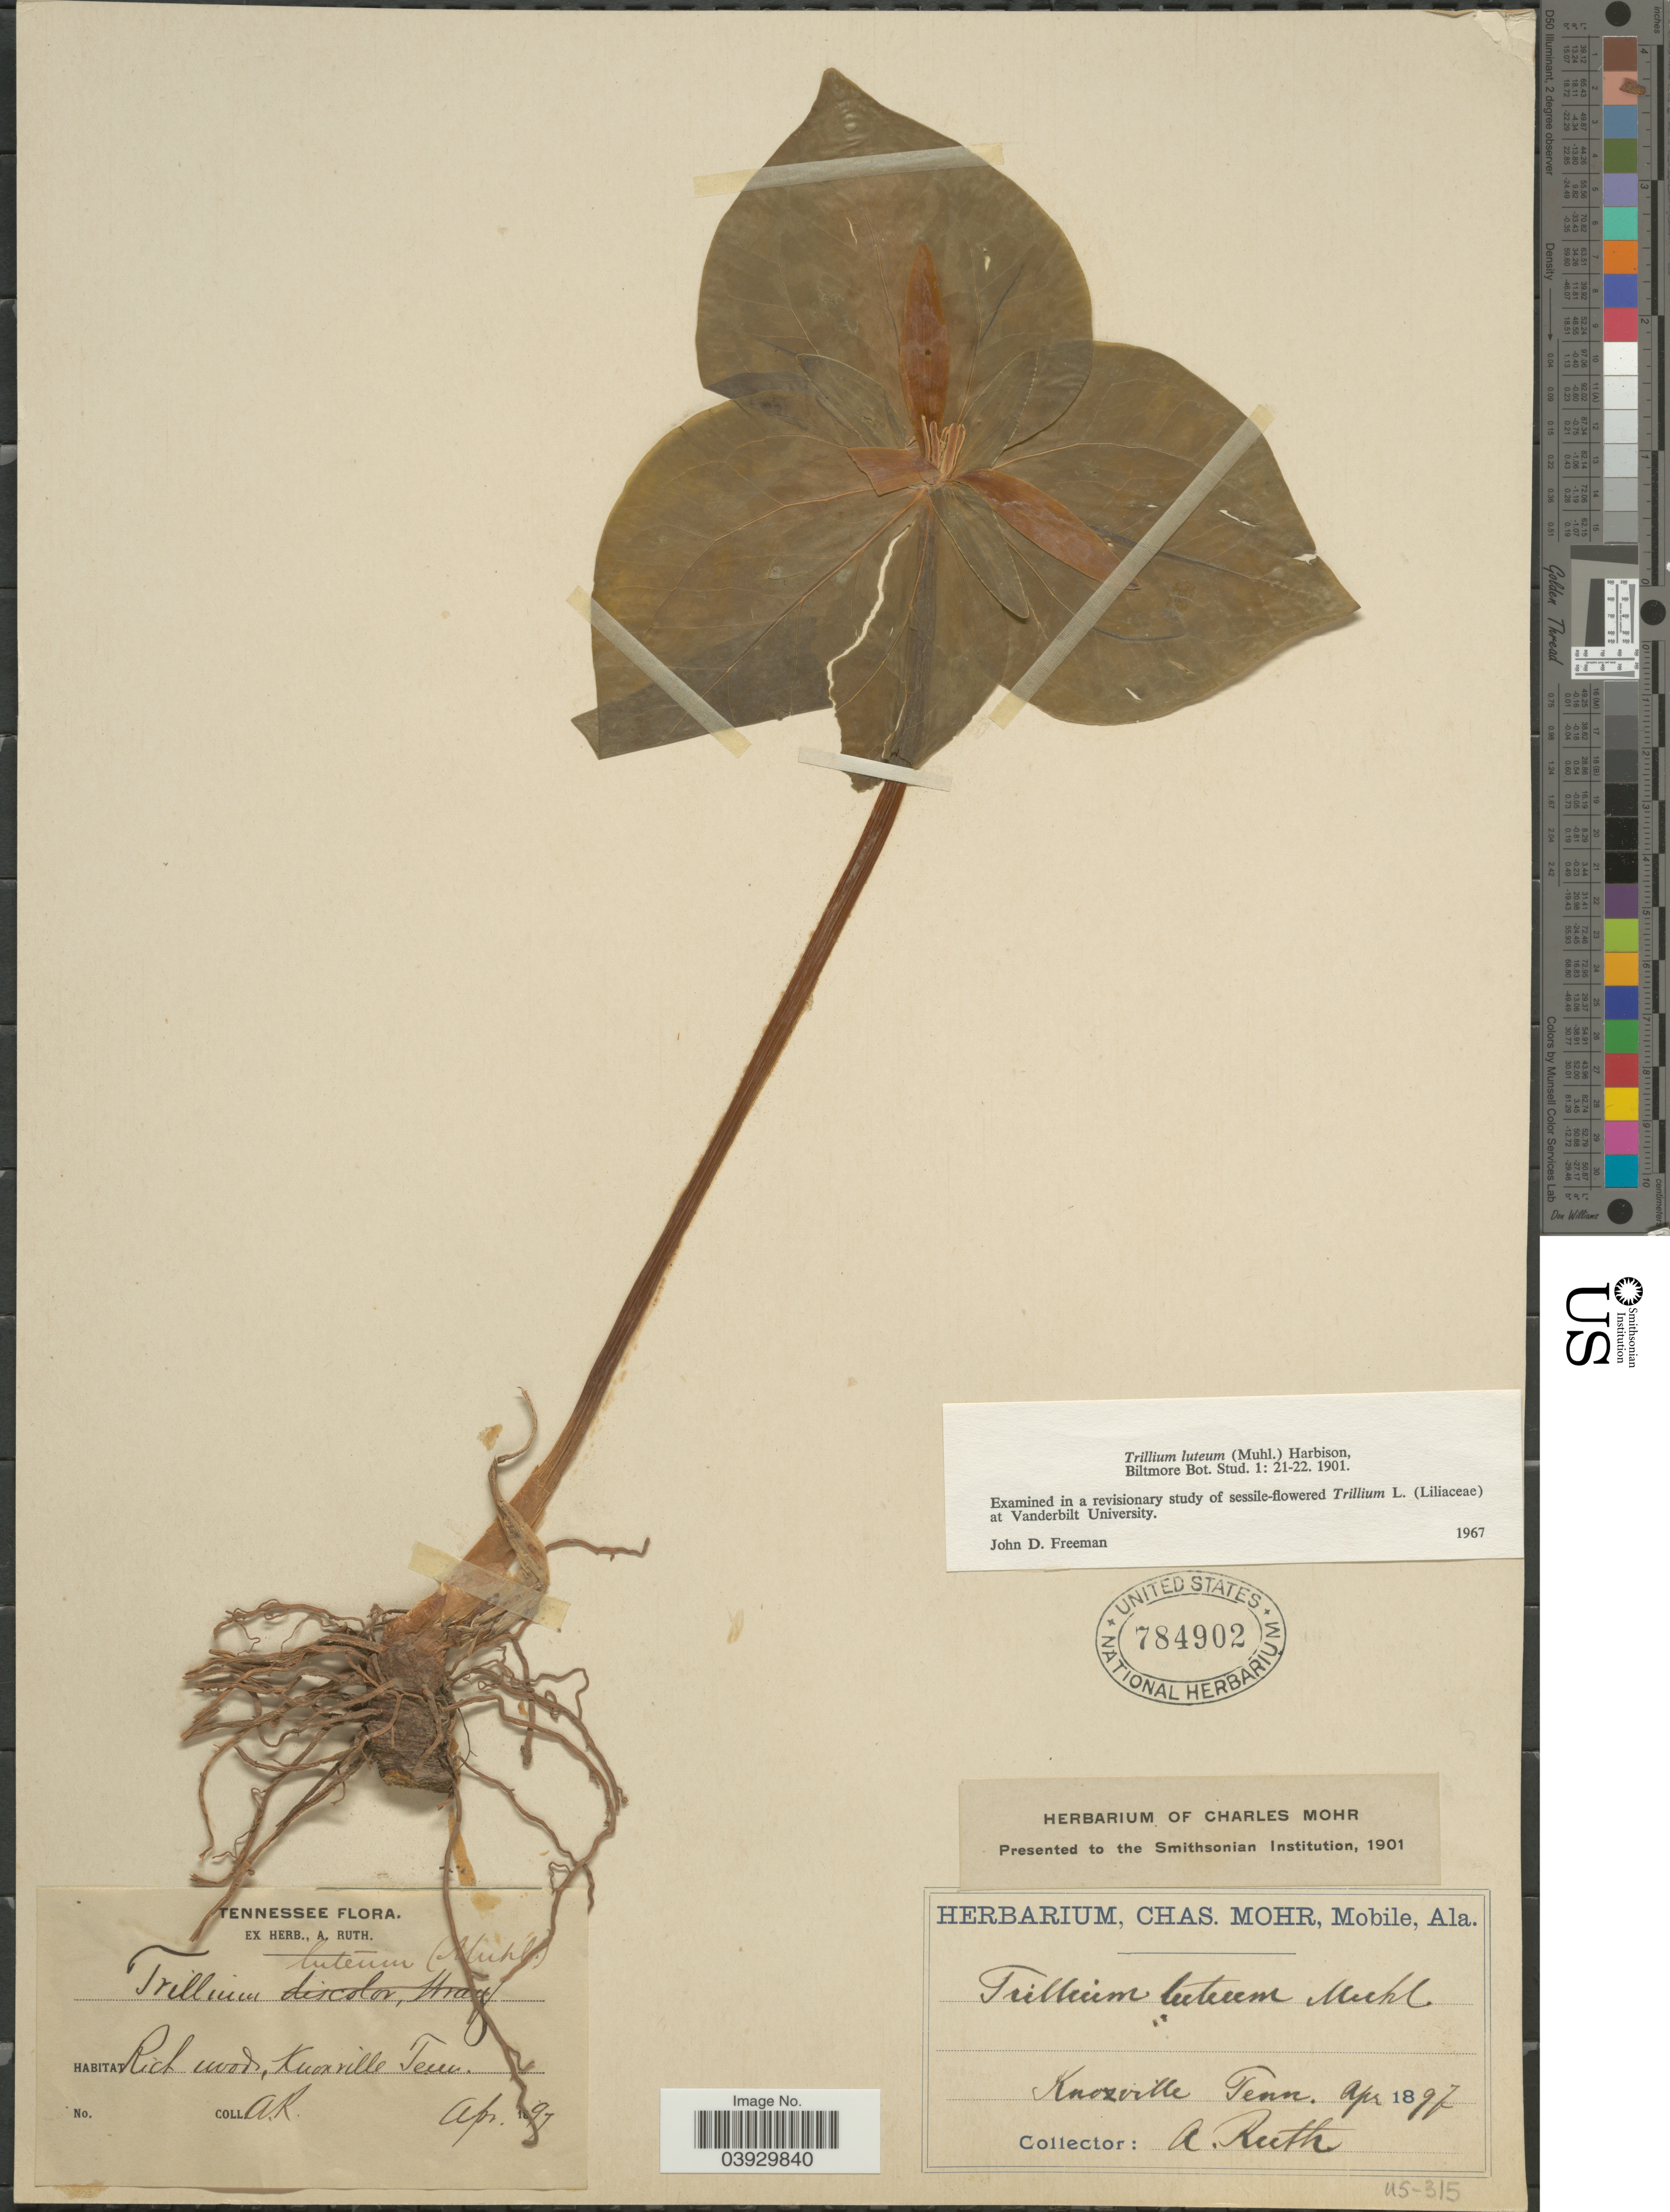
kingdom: Plantae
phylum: Tracheophyta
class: Liliopsida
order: Liliales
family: Melanthiaceae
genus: Trillium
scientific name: Trillium luteum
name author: Harb.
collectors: A. Ruth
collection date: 1897-04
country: United States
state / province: Tennessee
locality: Rich woods, Knoxville.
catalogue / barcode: US 784902